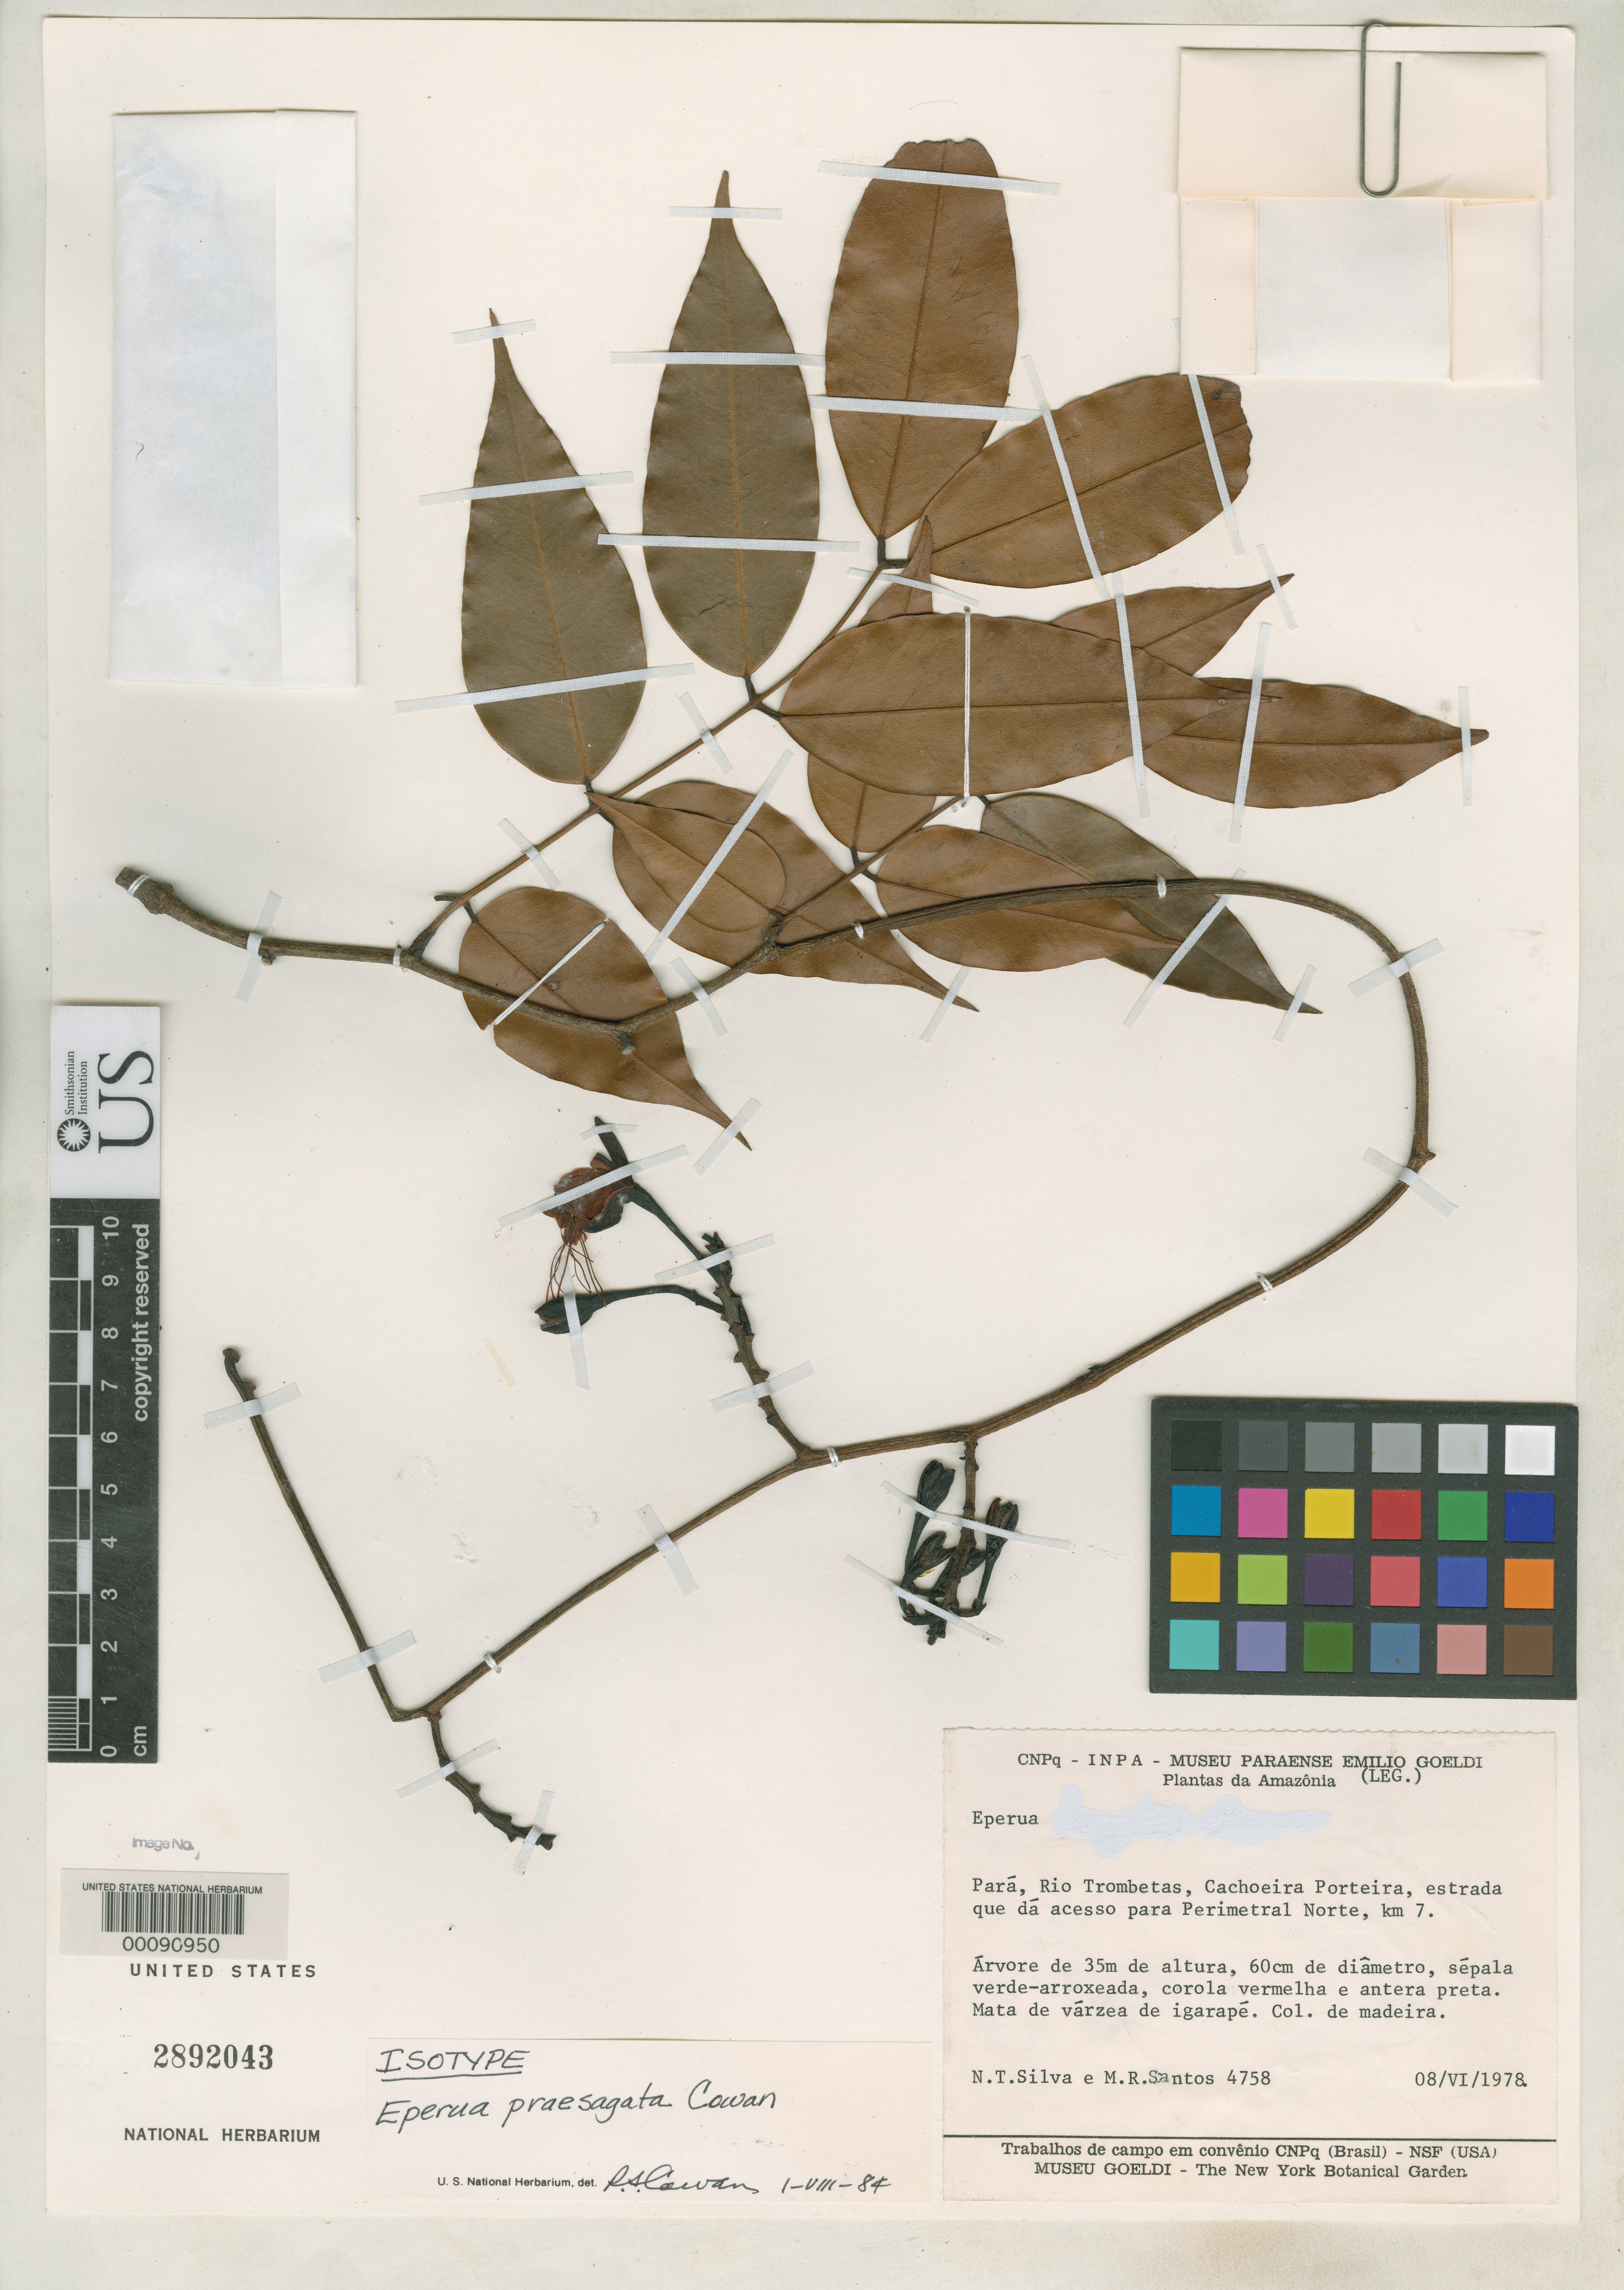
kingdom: Plantae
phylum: Tracheophyta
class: Magnoliopsida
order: Fabales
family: Fabaceae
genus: Eperua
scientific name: Eperua praesagata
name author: R.S. Cowan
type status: Isotype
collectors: N. T. Silva & M. R. dos Santos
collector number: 4758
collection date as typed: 08 Jun 1978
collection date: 1978-06-08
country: Brazil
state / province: Pará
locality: Rio Trombetas, Cachoeira Porteira, estrada que da acesso para Perimetral Norte, km 7.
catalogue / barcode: US 2892043